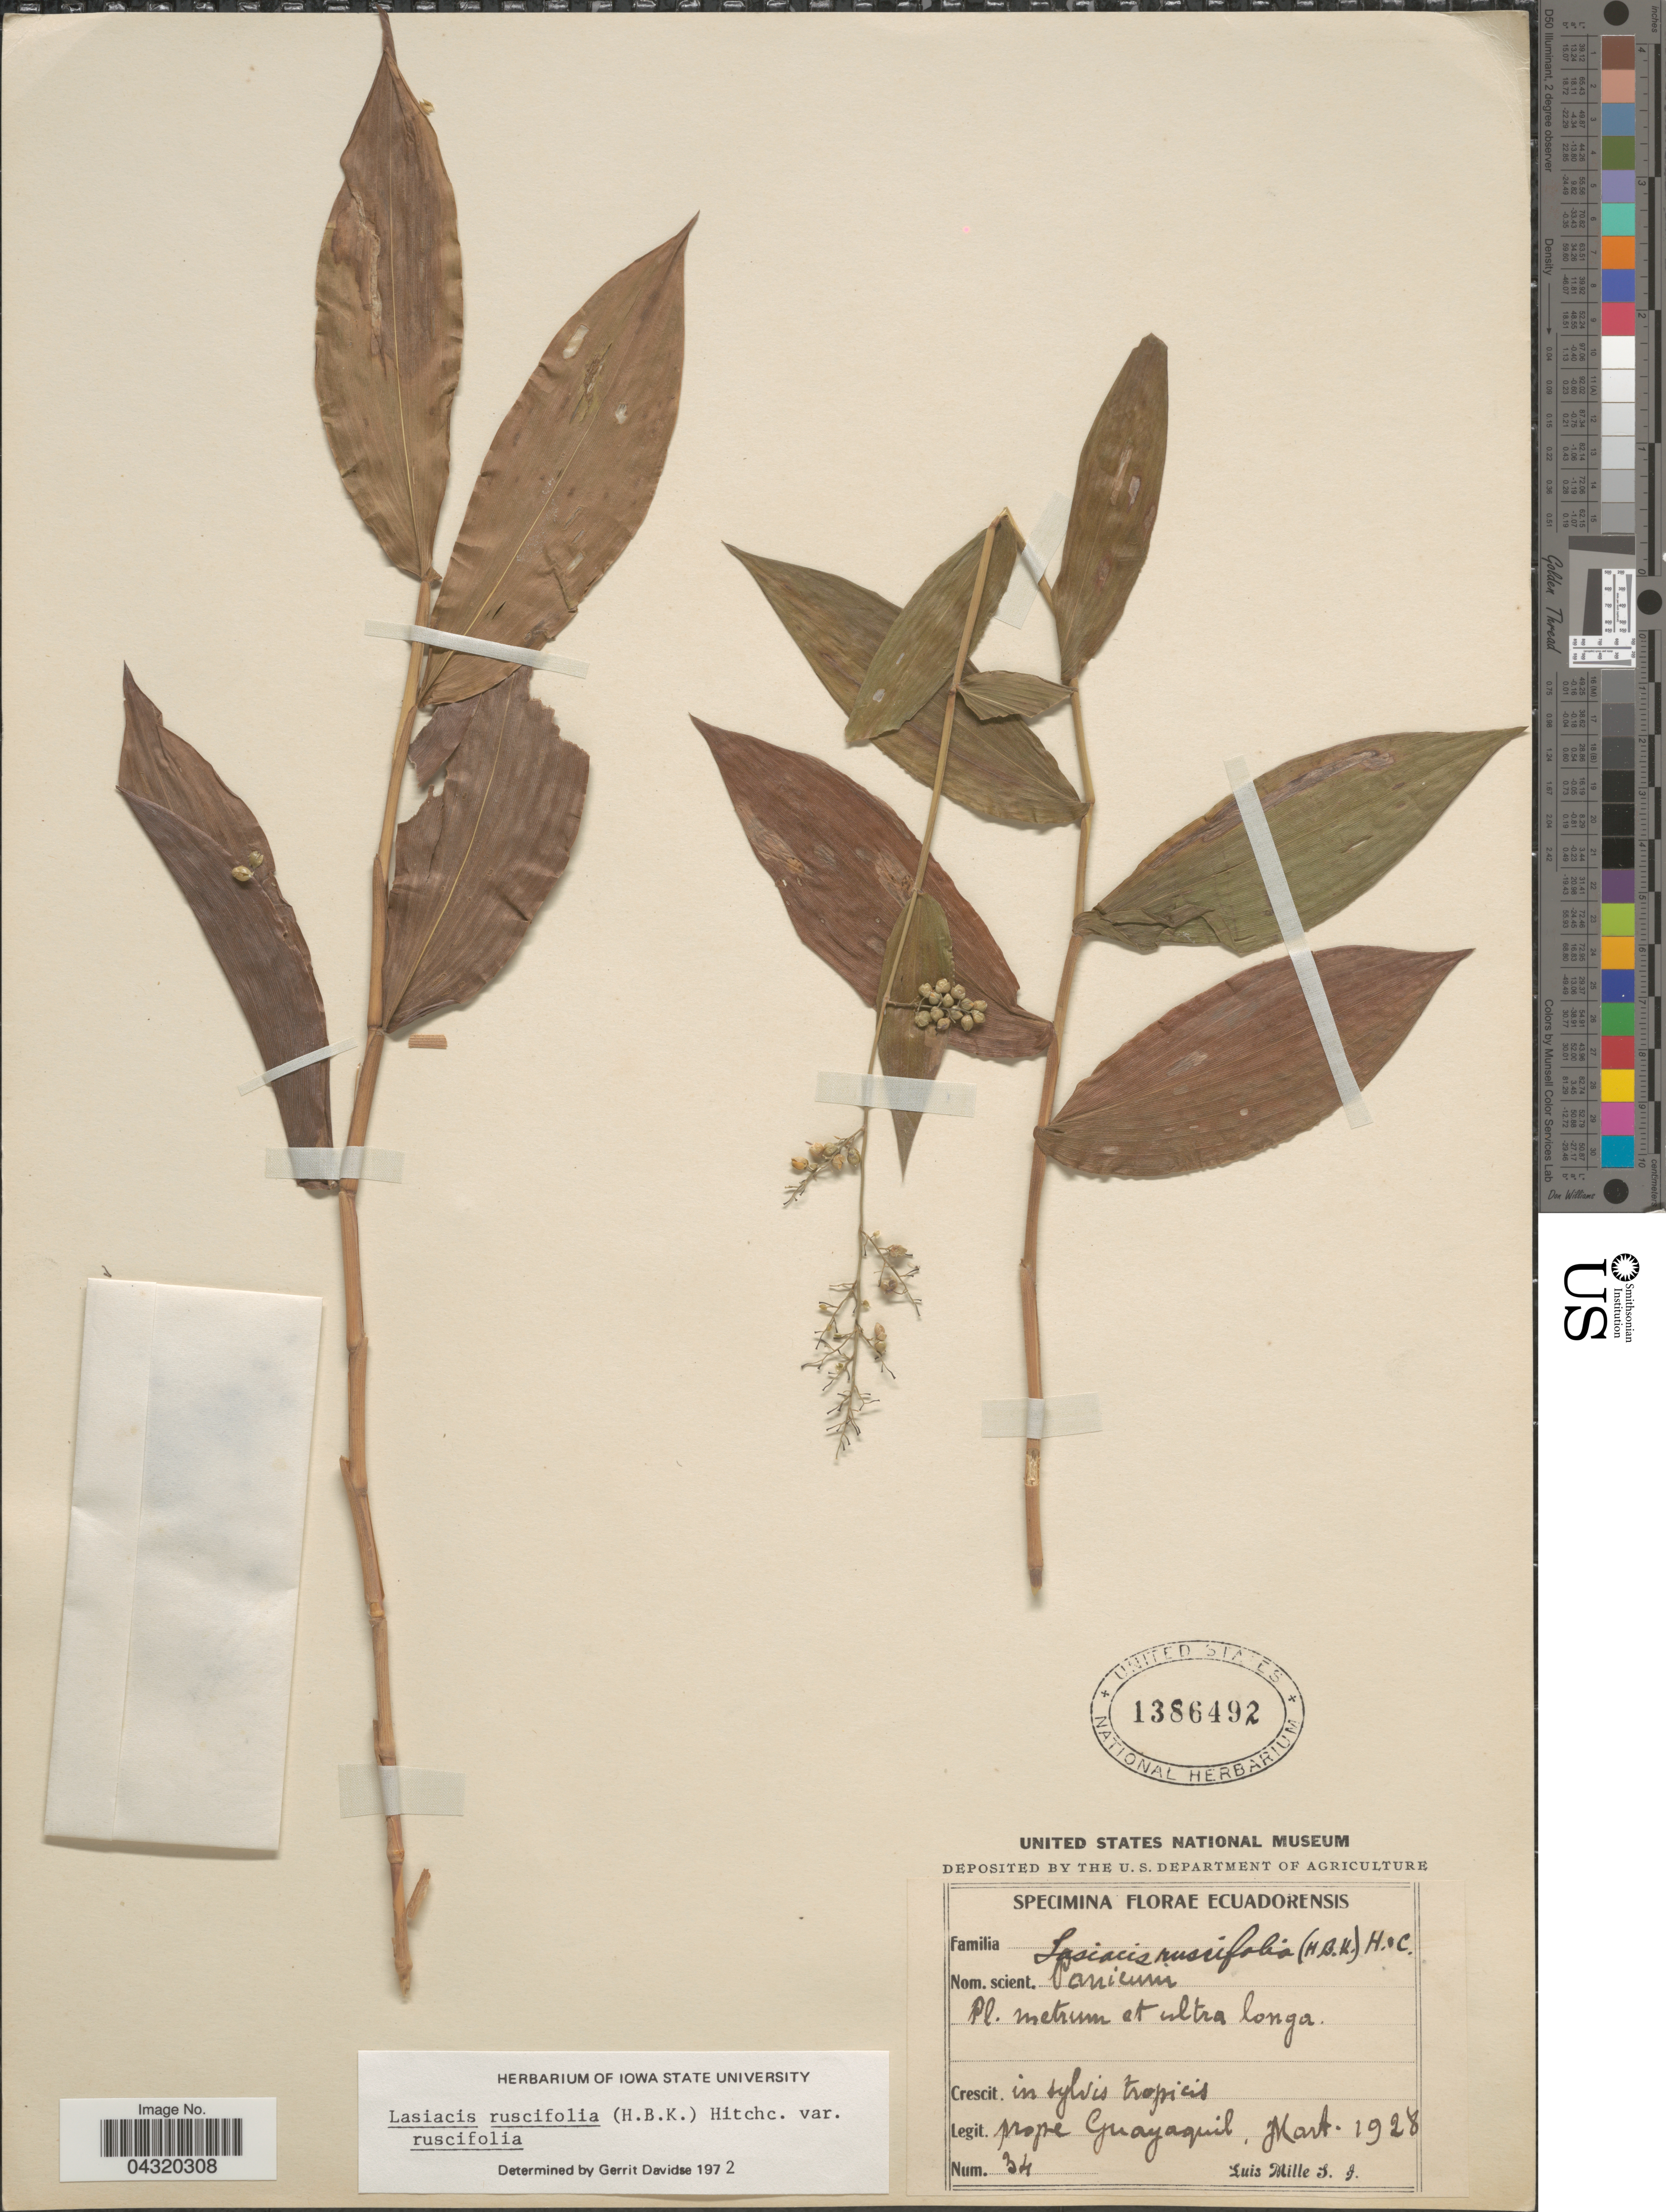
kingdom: Plantae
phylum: Tracheophyta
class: Liliopsida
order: Poales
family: Poaceae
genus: Lasiacis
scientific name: Lasiacis ruscifolia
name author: (Kunth) Hitchc.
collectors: L. Mille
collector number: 34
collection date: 1928-03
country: Ecuador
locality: Prope Guayaquil.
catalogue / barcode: US 1386492